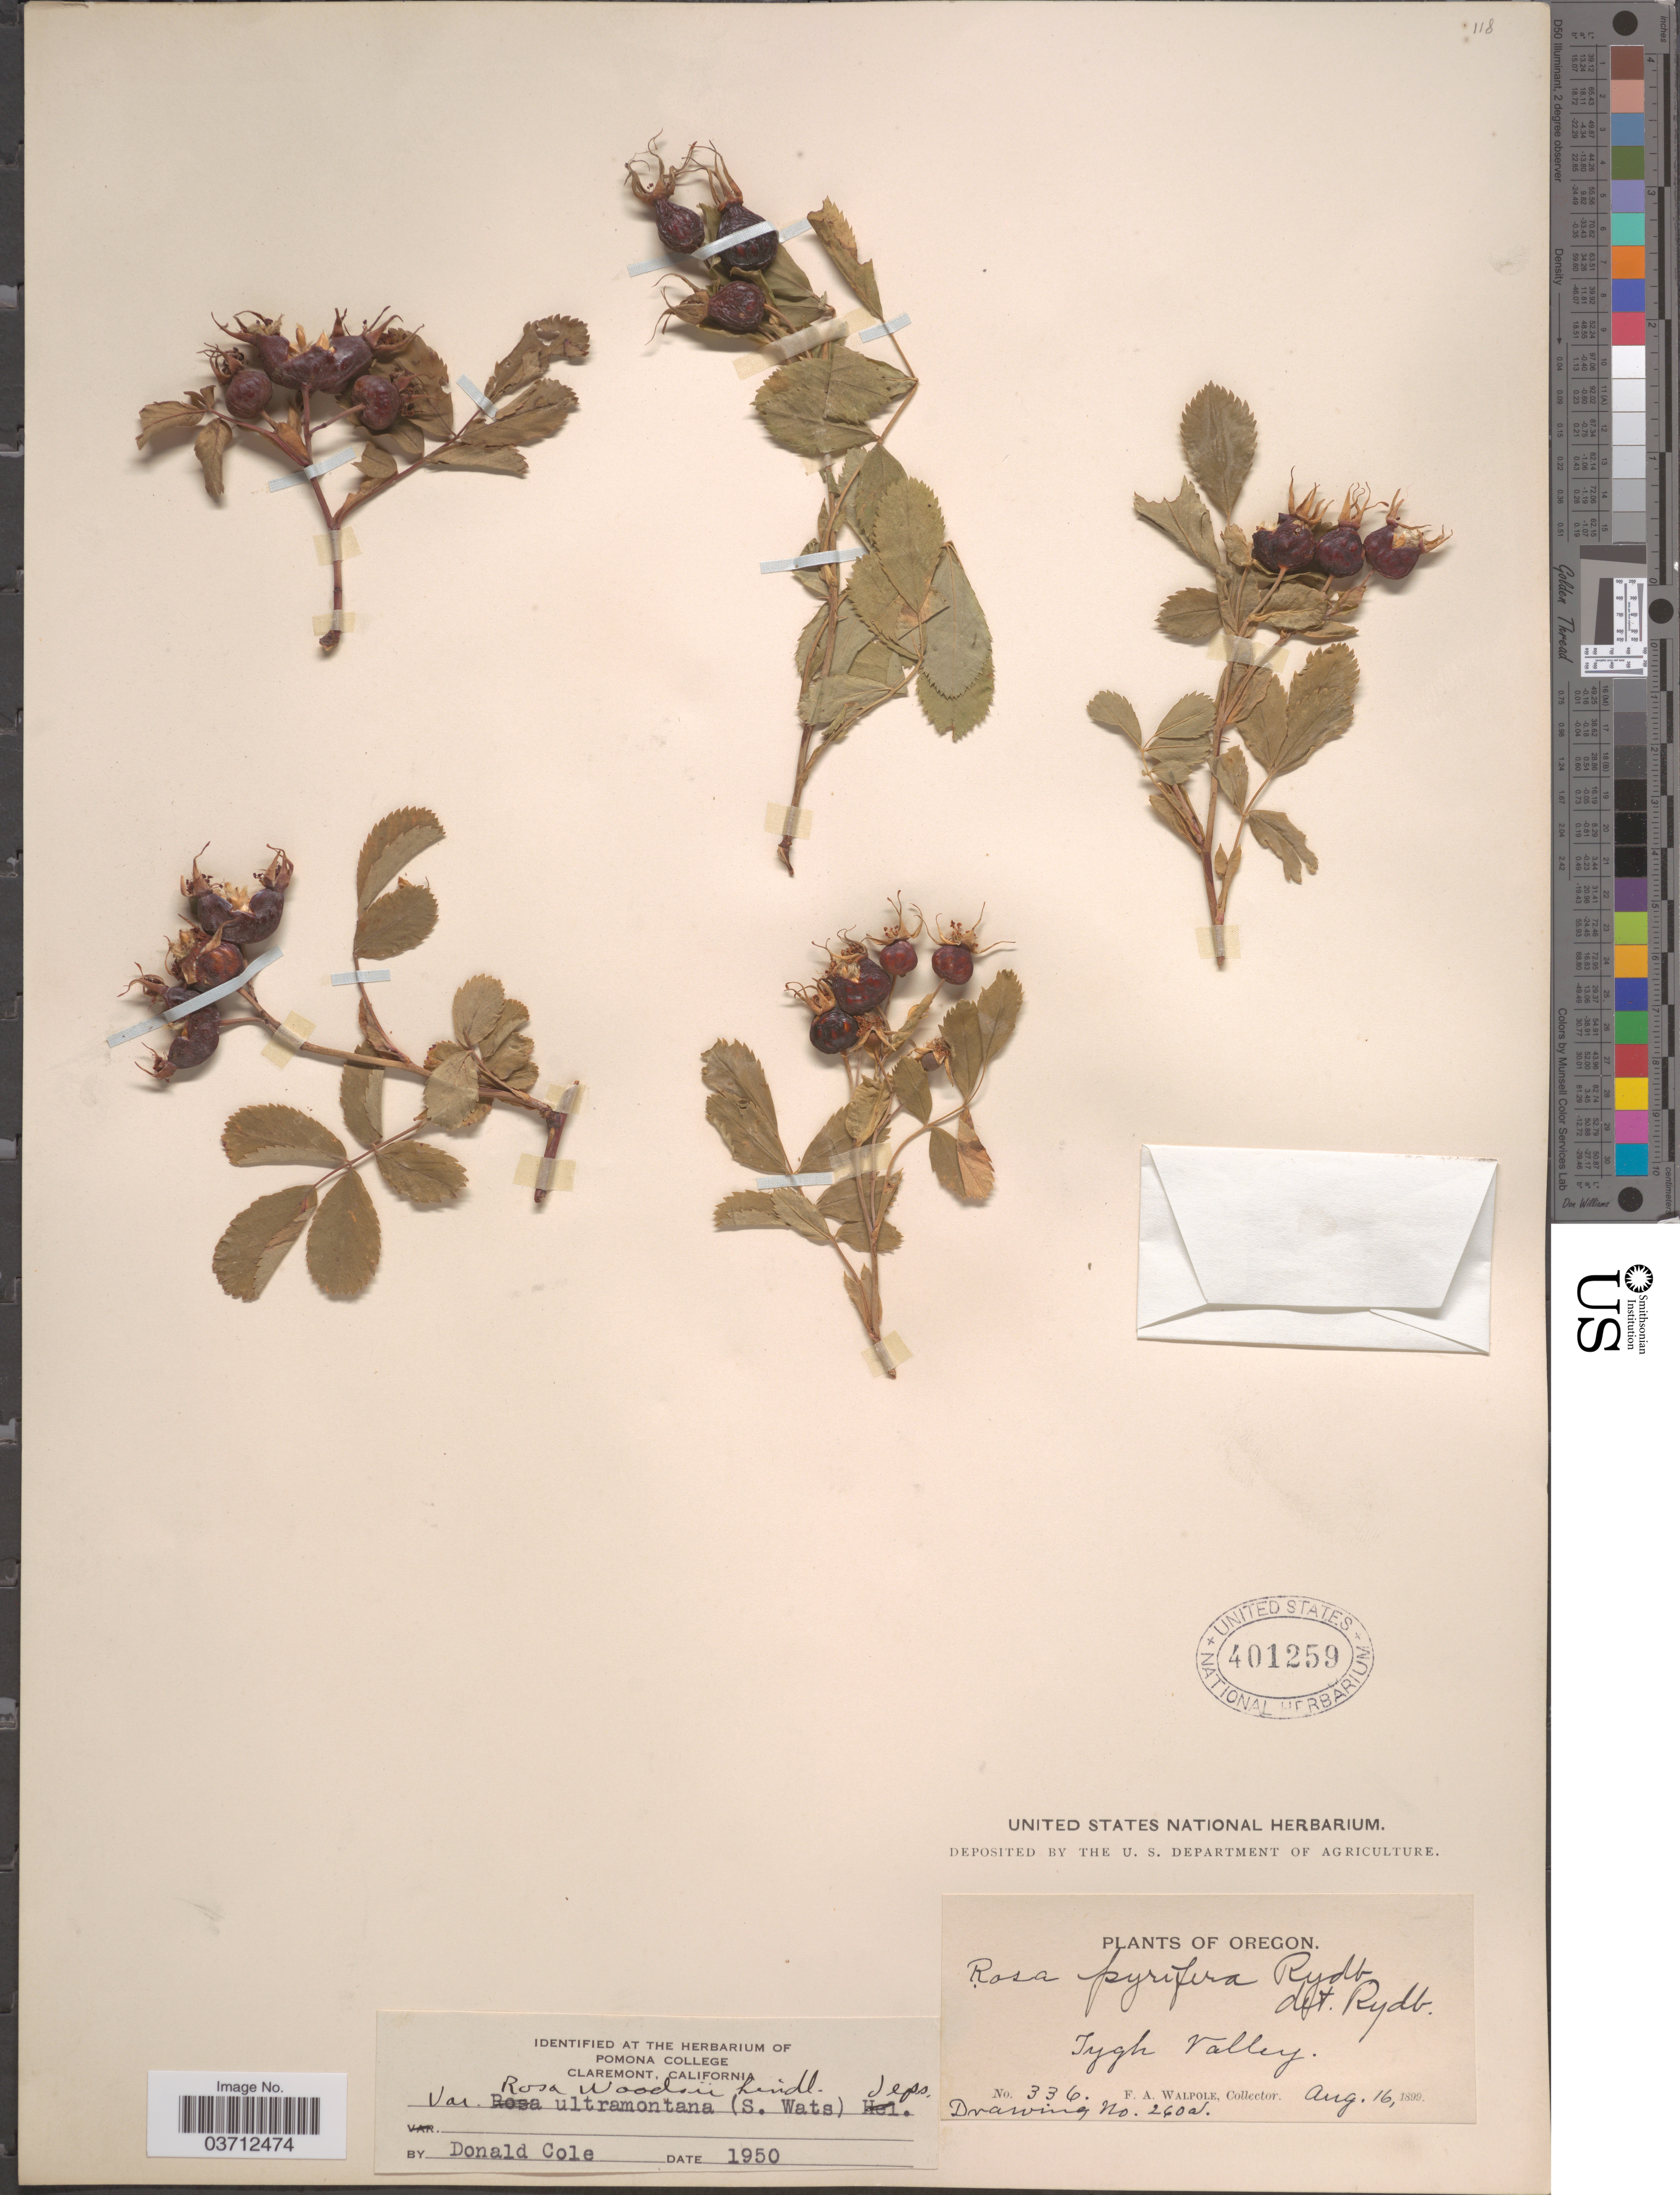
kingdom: Plantae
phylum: Tracheophyta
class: Magnoliopsida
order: Rosales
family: Rosaceae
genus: Rosa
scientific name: Rosa woodsii var. ultramontana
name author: Lindl.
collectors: F. Walpole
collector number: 336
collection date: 1899-08-16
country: United States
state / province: Oregon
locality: Tygh Valley.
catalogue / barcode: US 401259